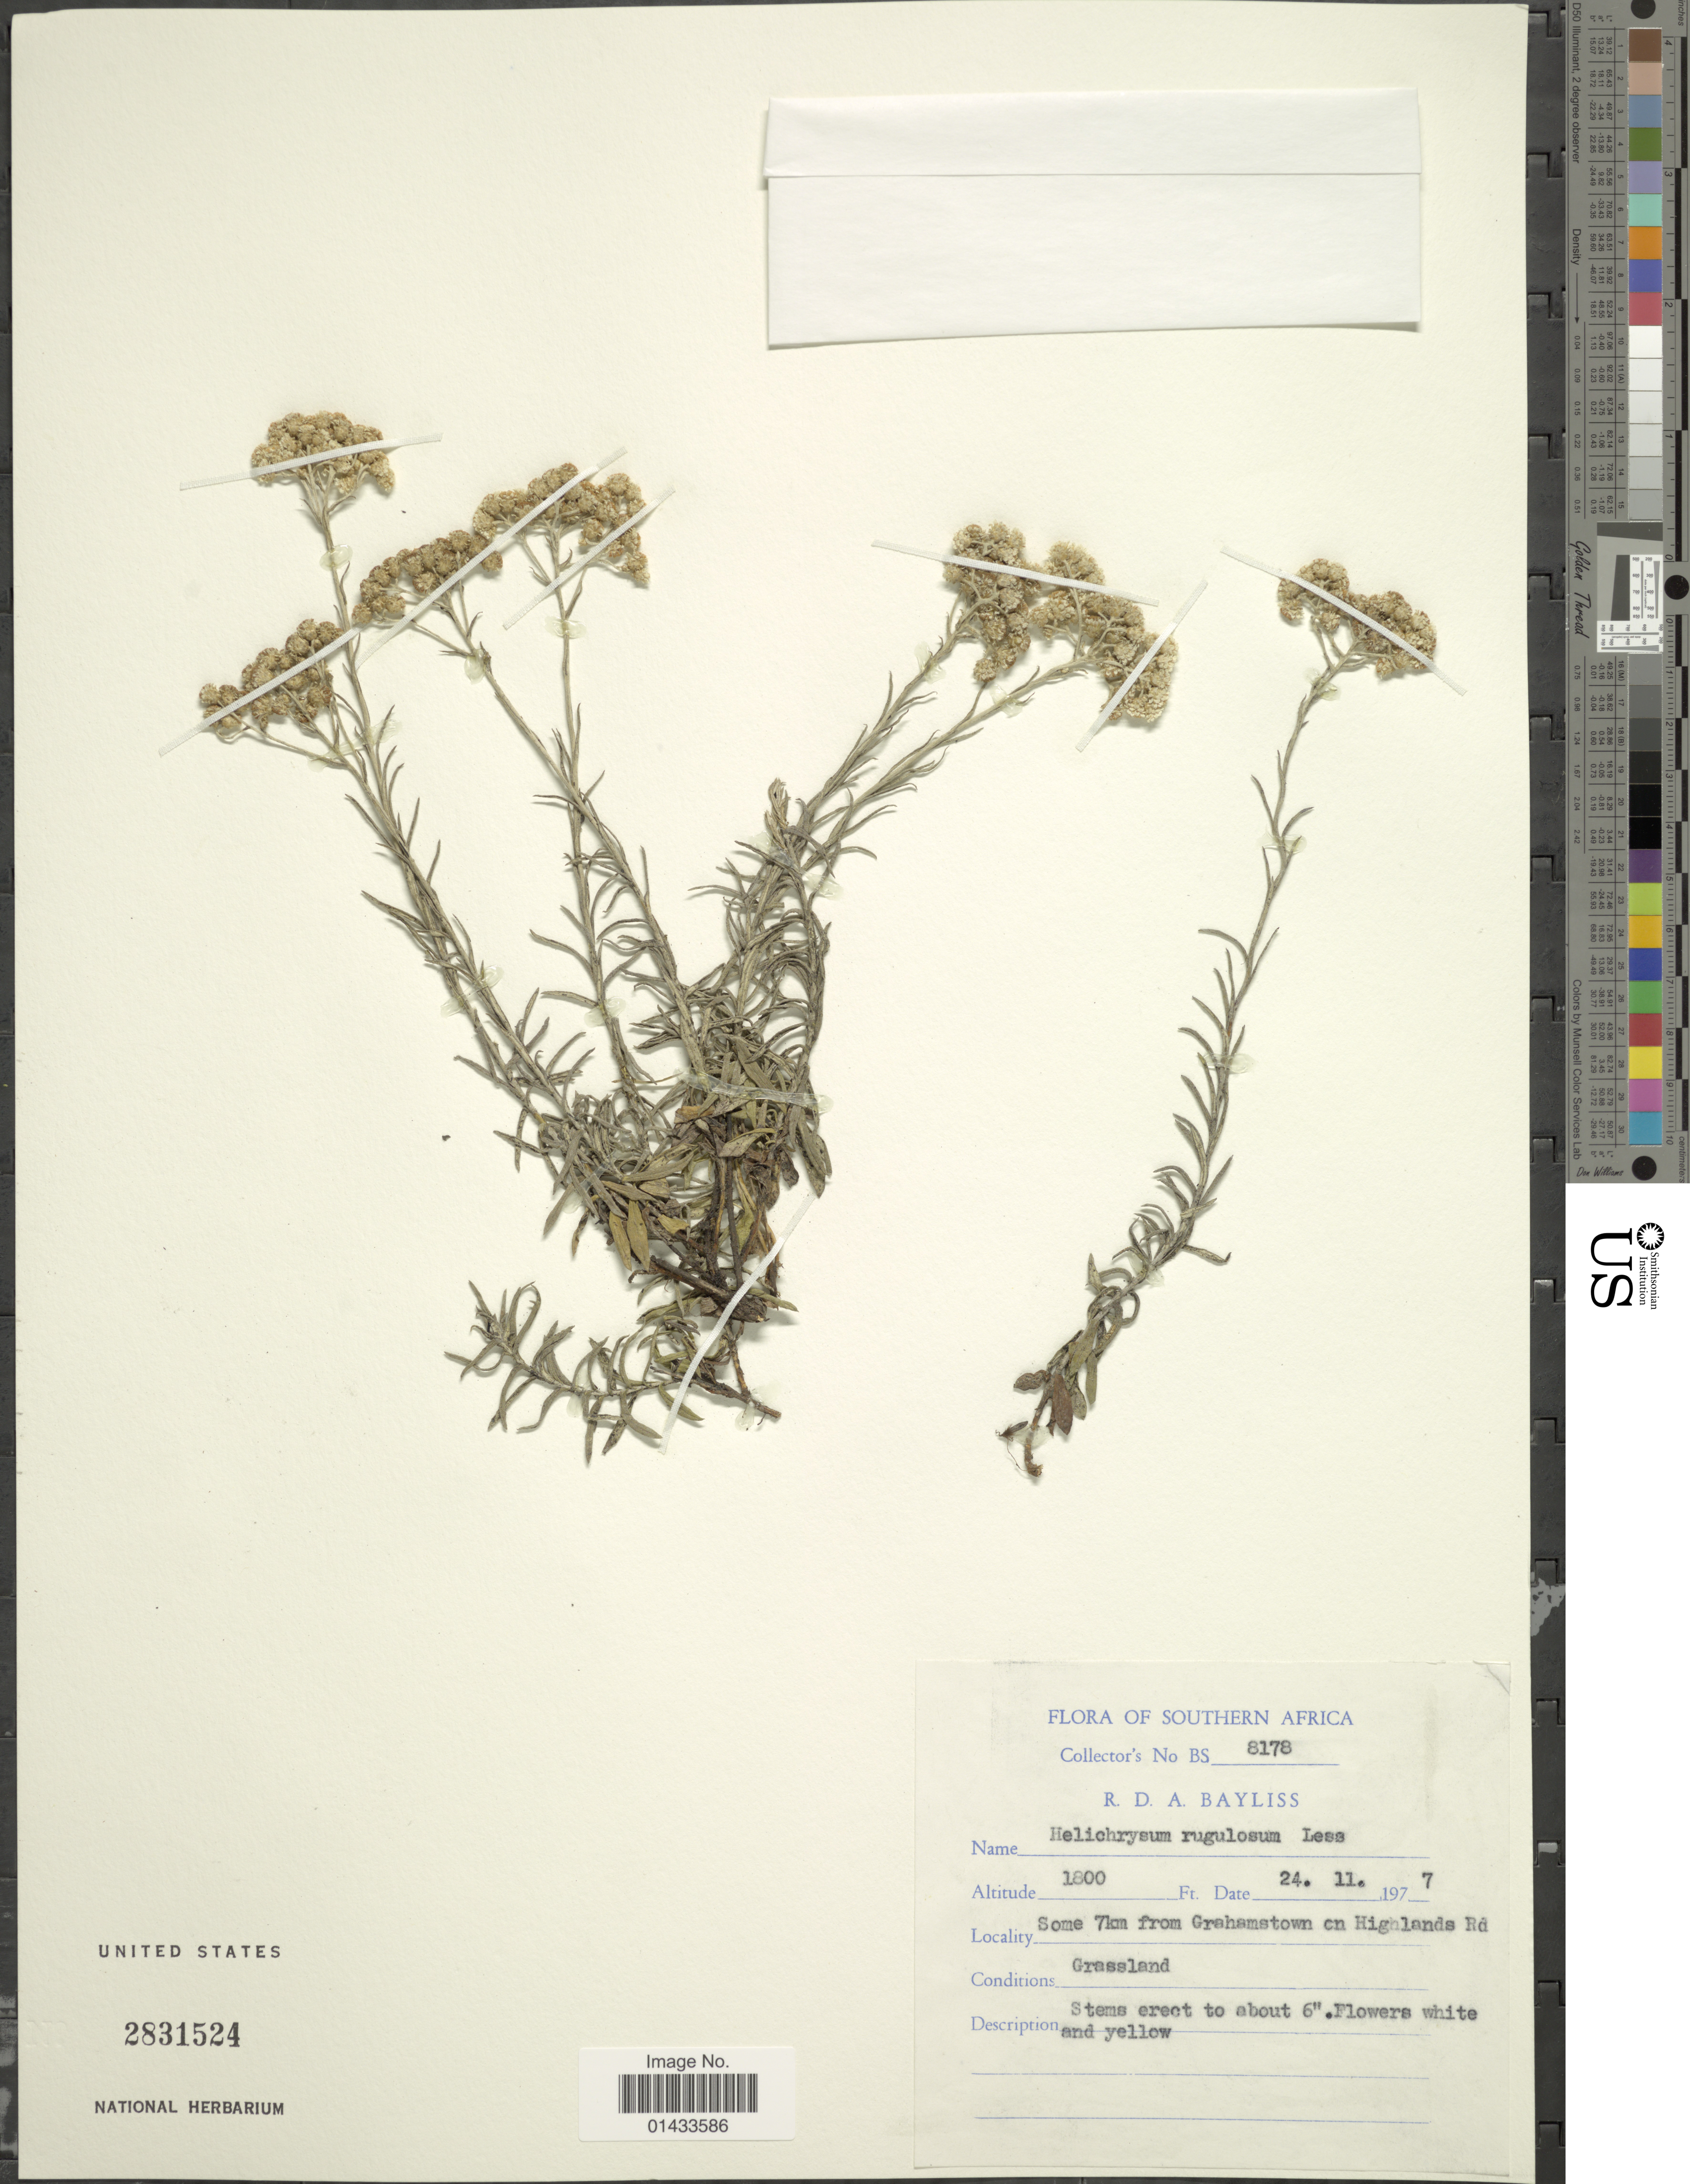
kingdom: Plantae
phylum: Tracheophyta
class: Magnoliopsida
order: Asterales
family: Asteraceae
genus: Helichrysum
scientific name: Helichrysum rugulosum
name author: Less.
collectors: R. Bayliss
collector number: BS 8178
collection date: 1977-11-24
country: South Africa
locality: Southern Africa, Some 7 km from Grahamstown on Highlands Rd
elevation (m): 549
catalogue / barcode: US 2831524